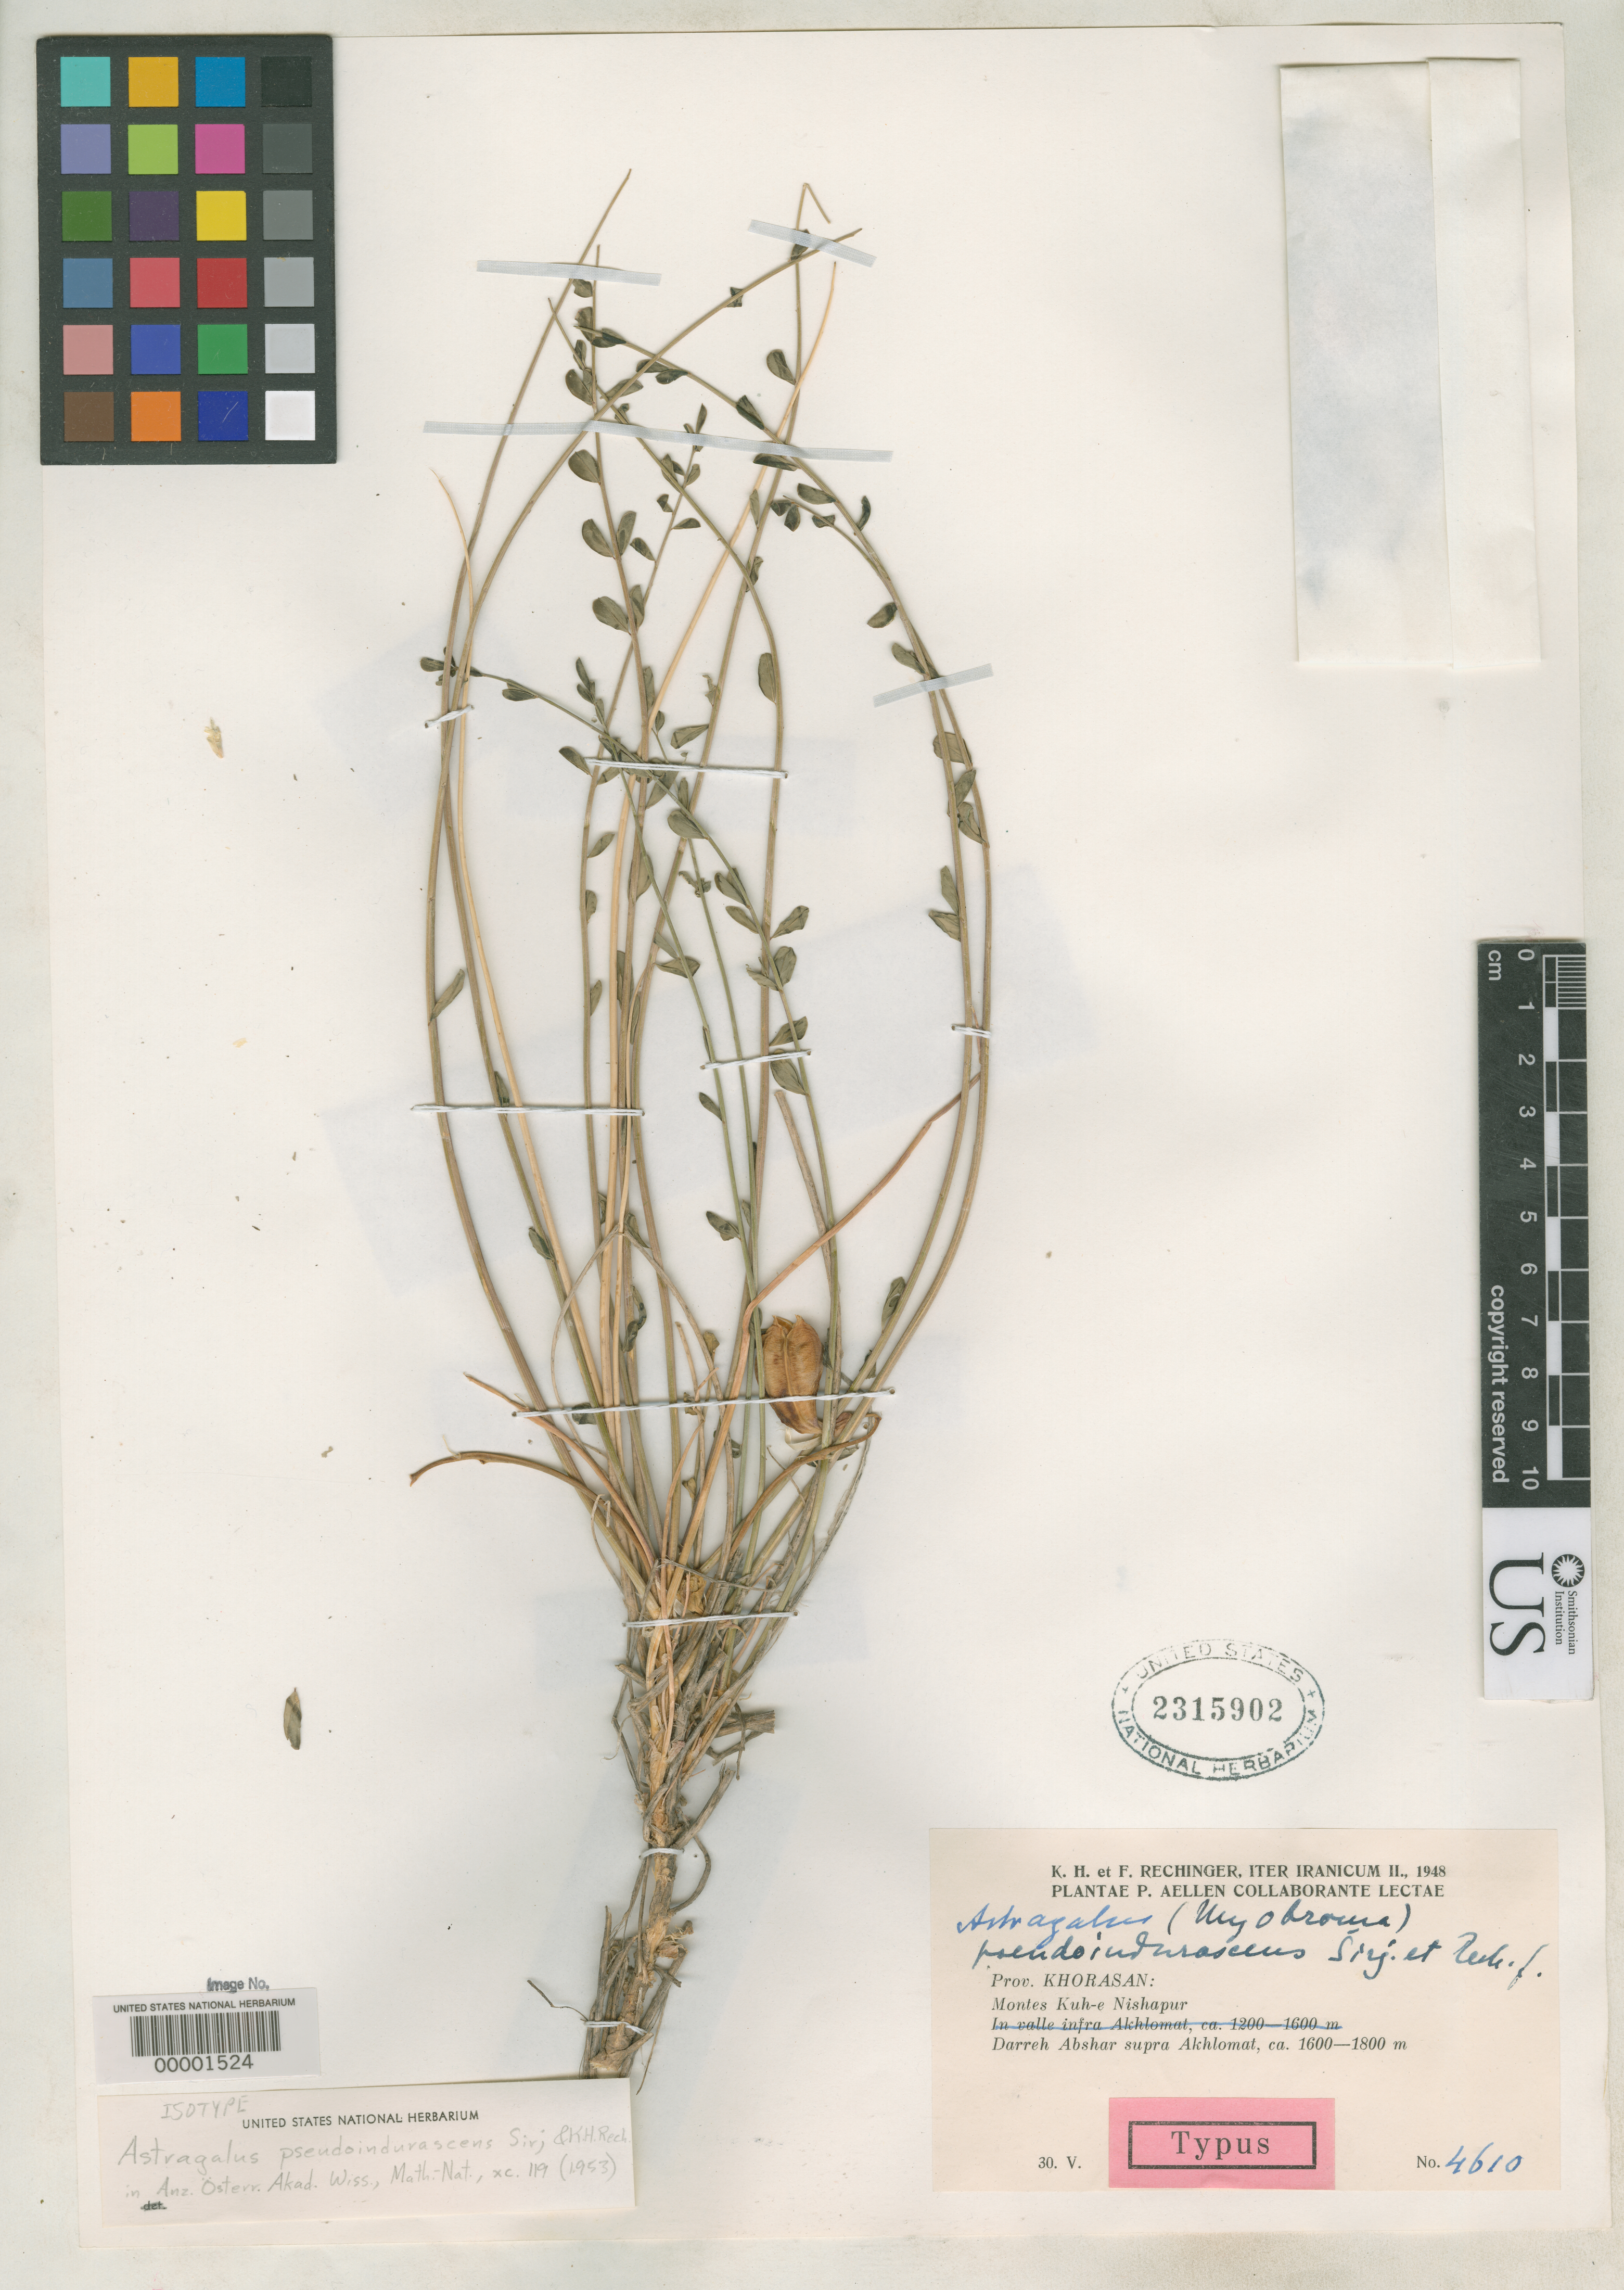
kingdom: Plantae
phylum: Tracheophyta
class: Magnoliopsida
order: Fabales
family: Fabaceae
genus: Astragalus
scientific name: Astragalus pseudoindurascens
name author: Širj. & Rech. f.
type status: Isotype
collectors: K. H. Rechinger & P. Aellen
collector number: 4610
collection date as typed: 30 May 1948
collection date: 1948-05-30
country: Iran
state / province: Khorasan [obsolete]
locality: Darreh Akshar above Akhlomat.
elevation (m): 1600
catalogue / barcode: US 2315902